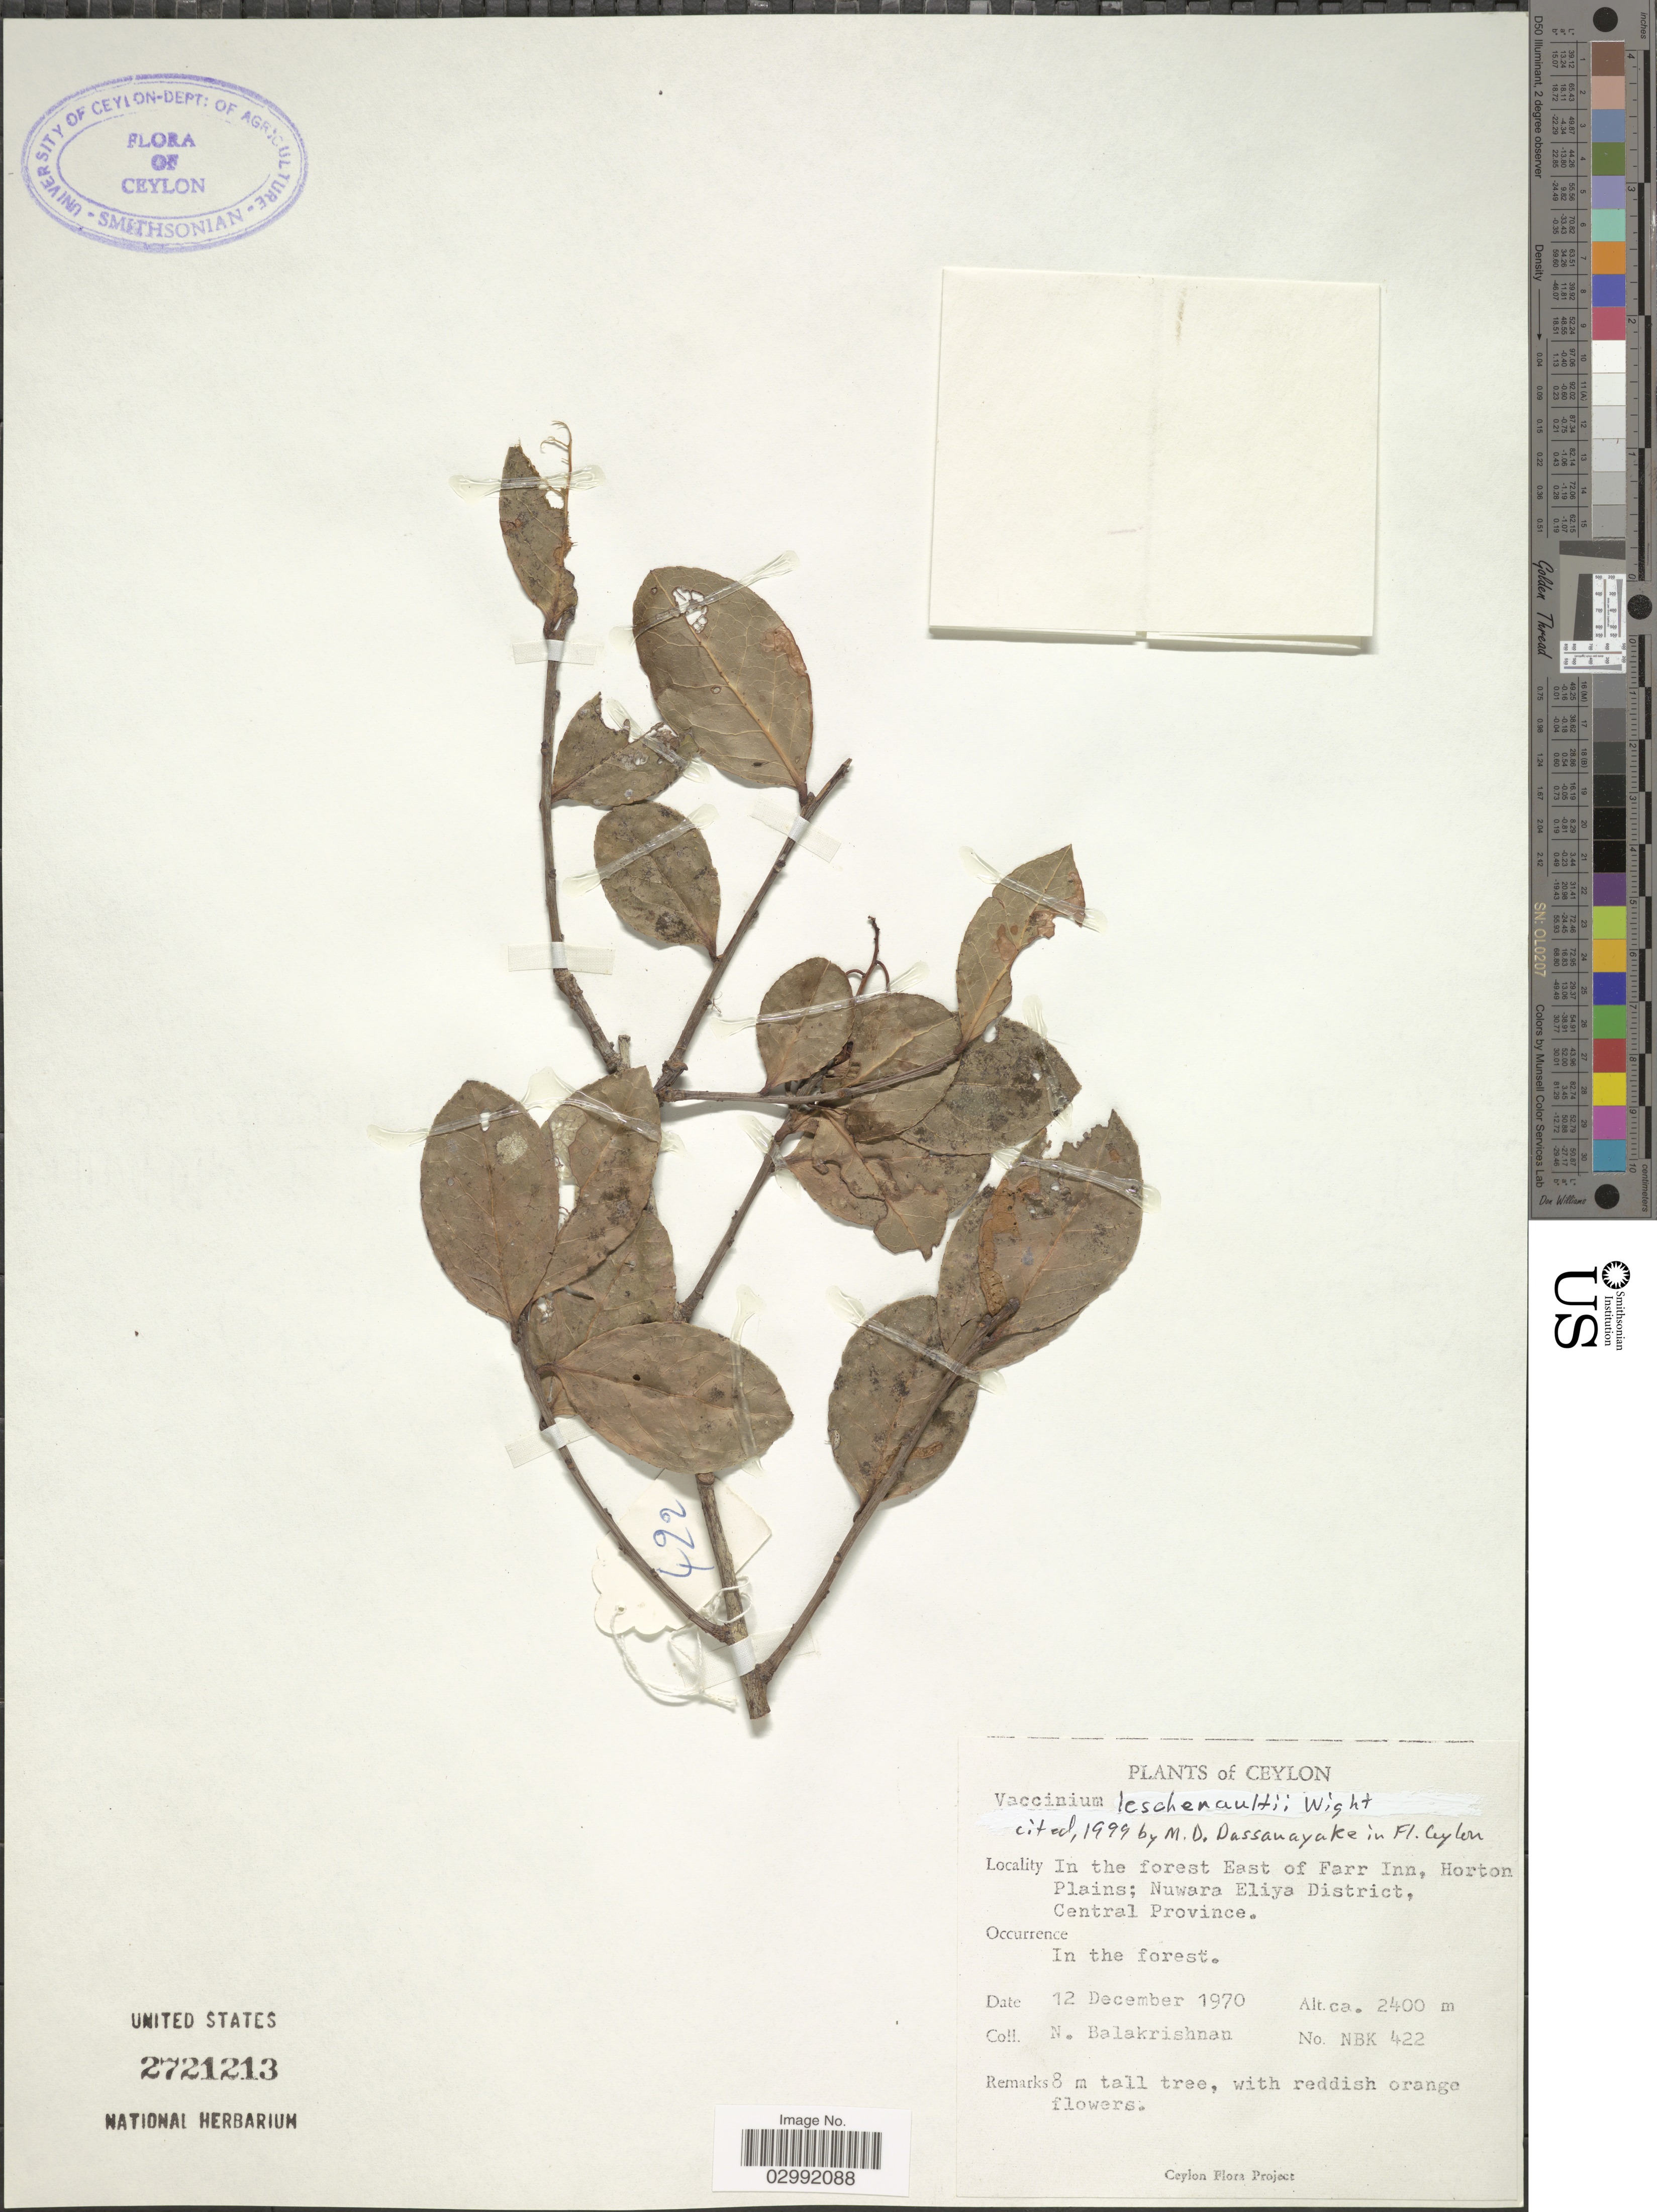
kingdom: Plantae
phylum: Tracheophyta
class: Magnoliopsida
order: Ericales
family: Ericaceae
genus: Vaccinium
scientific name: Vaccinium leschenaultii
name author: Wight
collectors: N. Balakrishnan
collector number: NBK422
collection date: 1970-12-12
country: Sri Lanka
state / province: Central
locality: Ceylon, In the forest East of Farr Inn, Horton Plains; Nuwara Eliya District, Central Province.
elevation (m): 2400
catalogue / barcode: US 2721213